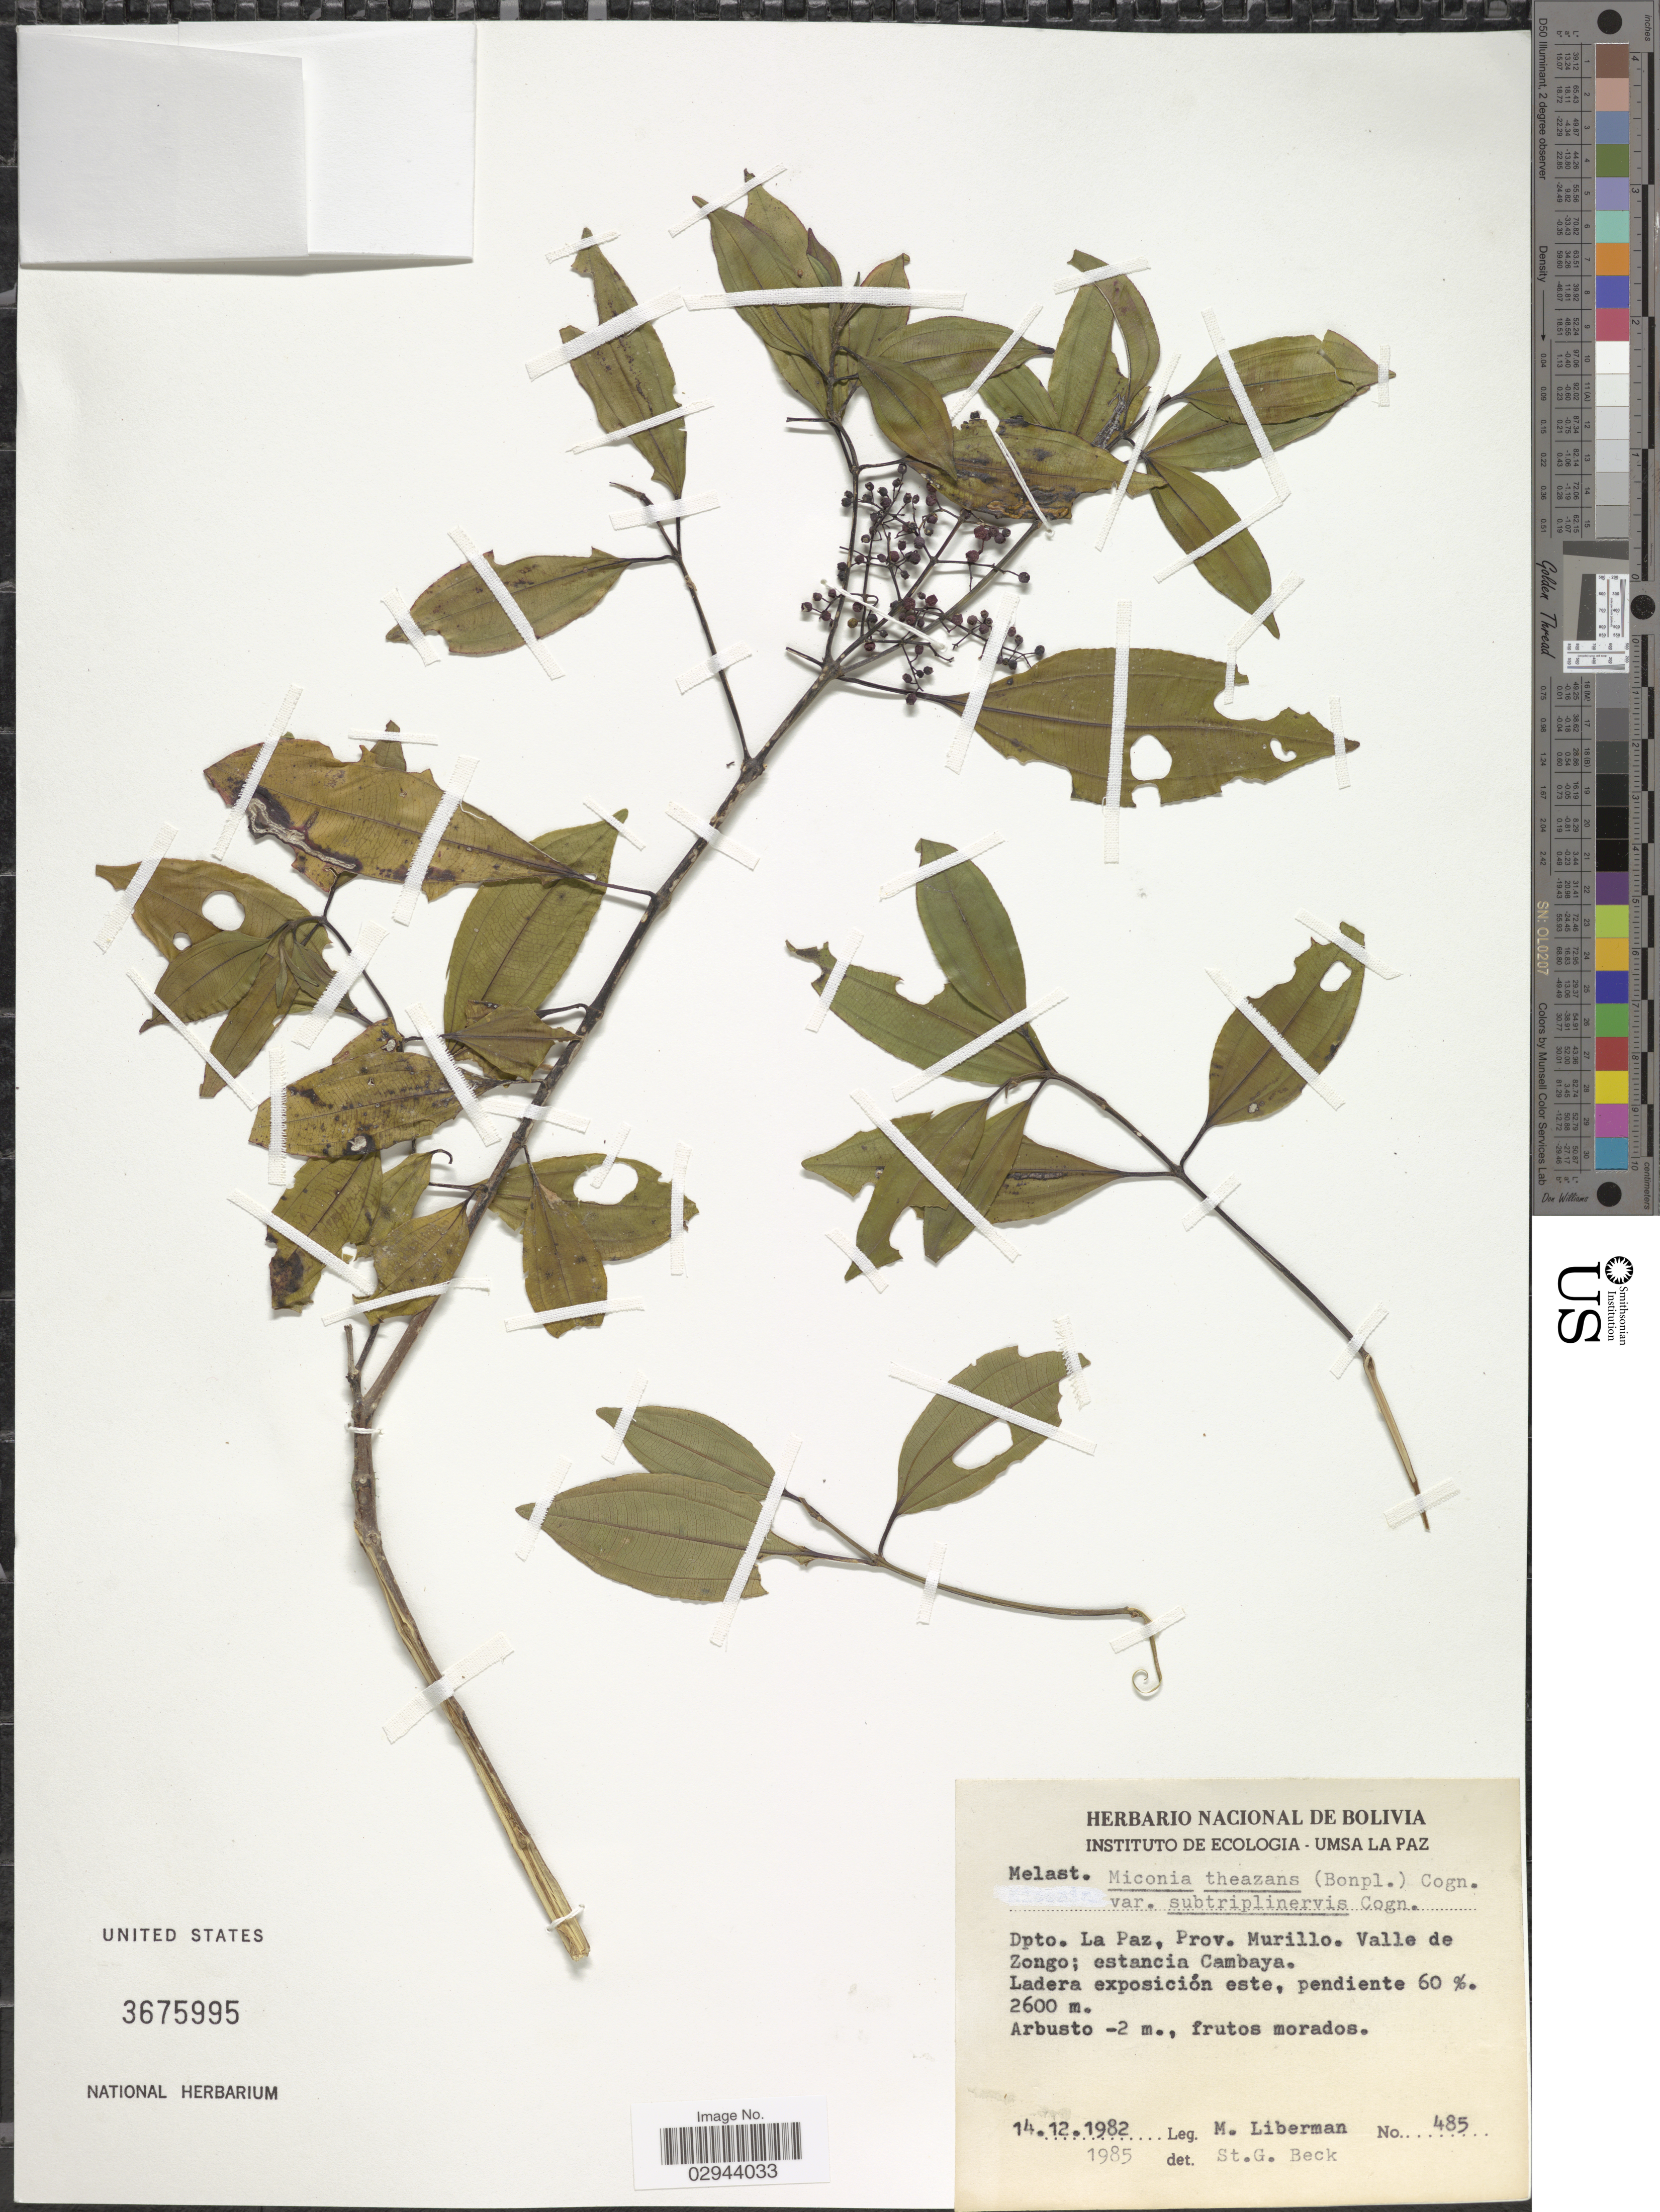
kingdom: Plantae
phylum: Tracheophyta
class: Magnoliopsida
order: Myrtales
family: Melastomataceae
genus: Miconia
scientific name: Miconia theizans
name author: (Bonpl.) Cogn.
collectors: M. Liberman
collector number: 485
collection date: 1982-12-14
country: Bolivia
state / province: La Paz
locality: Dpto. La Paz, Prov. Murillo, Valle de Zongo, estancia Cambaya.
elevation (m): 2600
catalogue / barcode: US 3675995